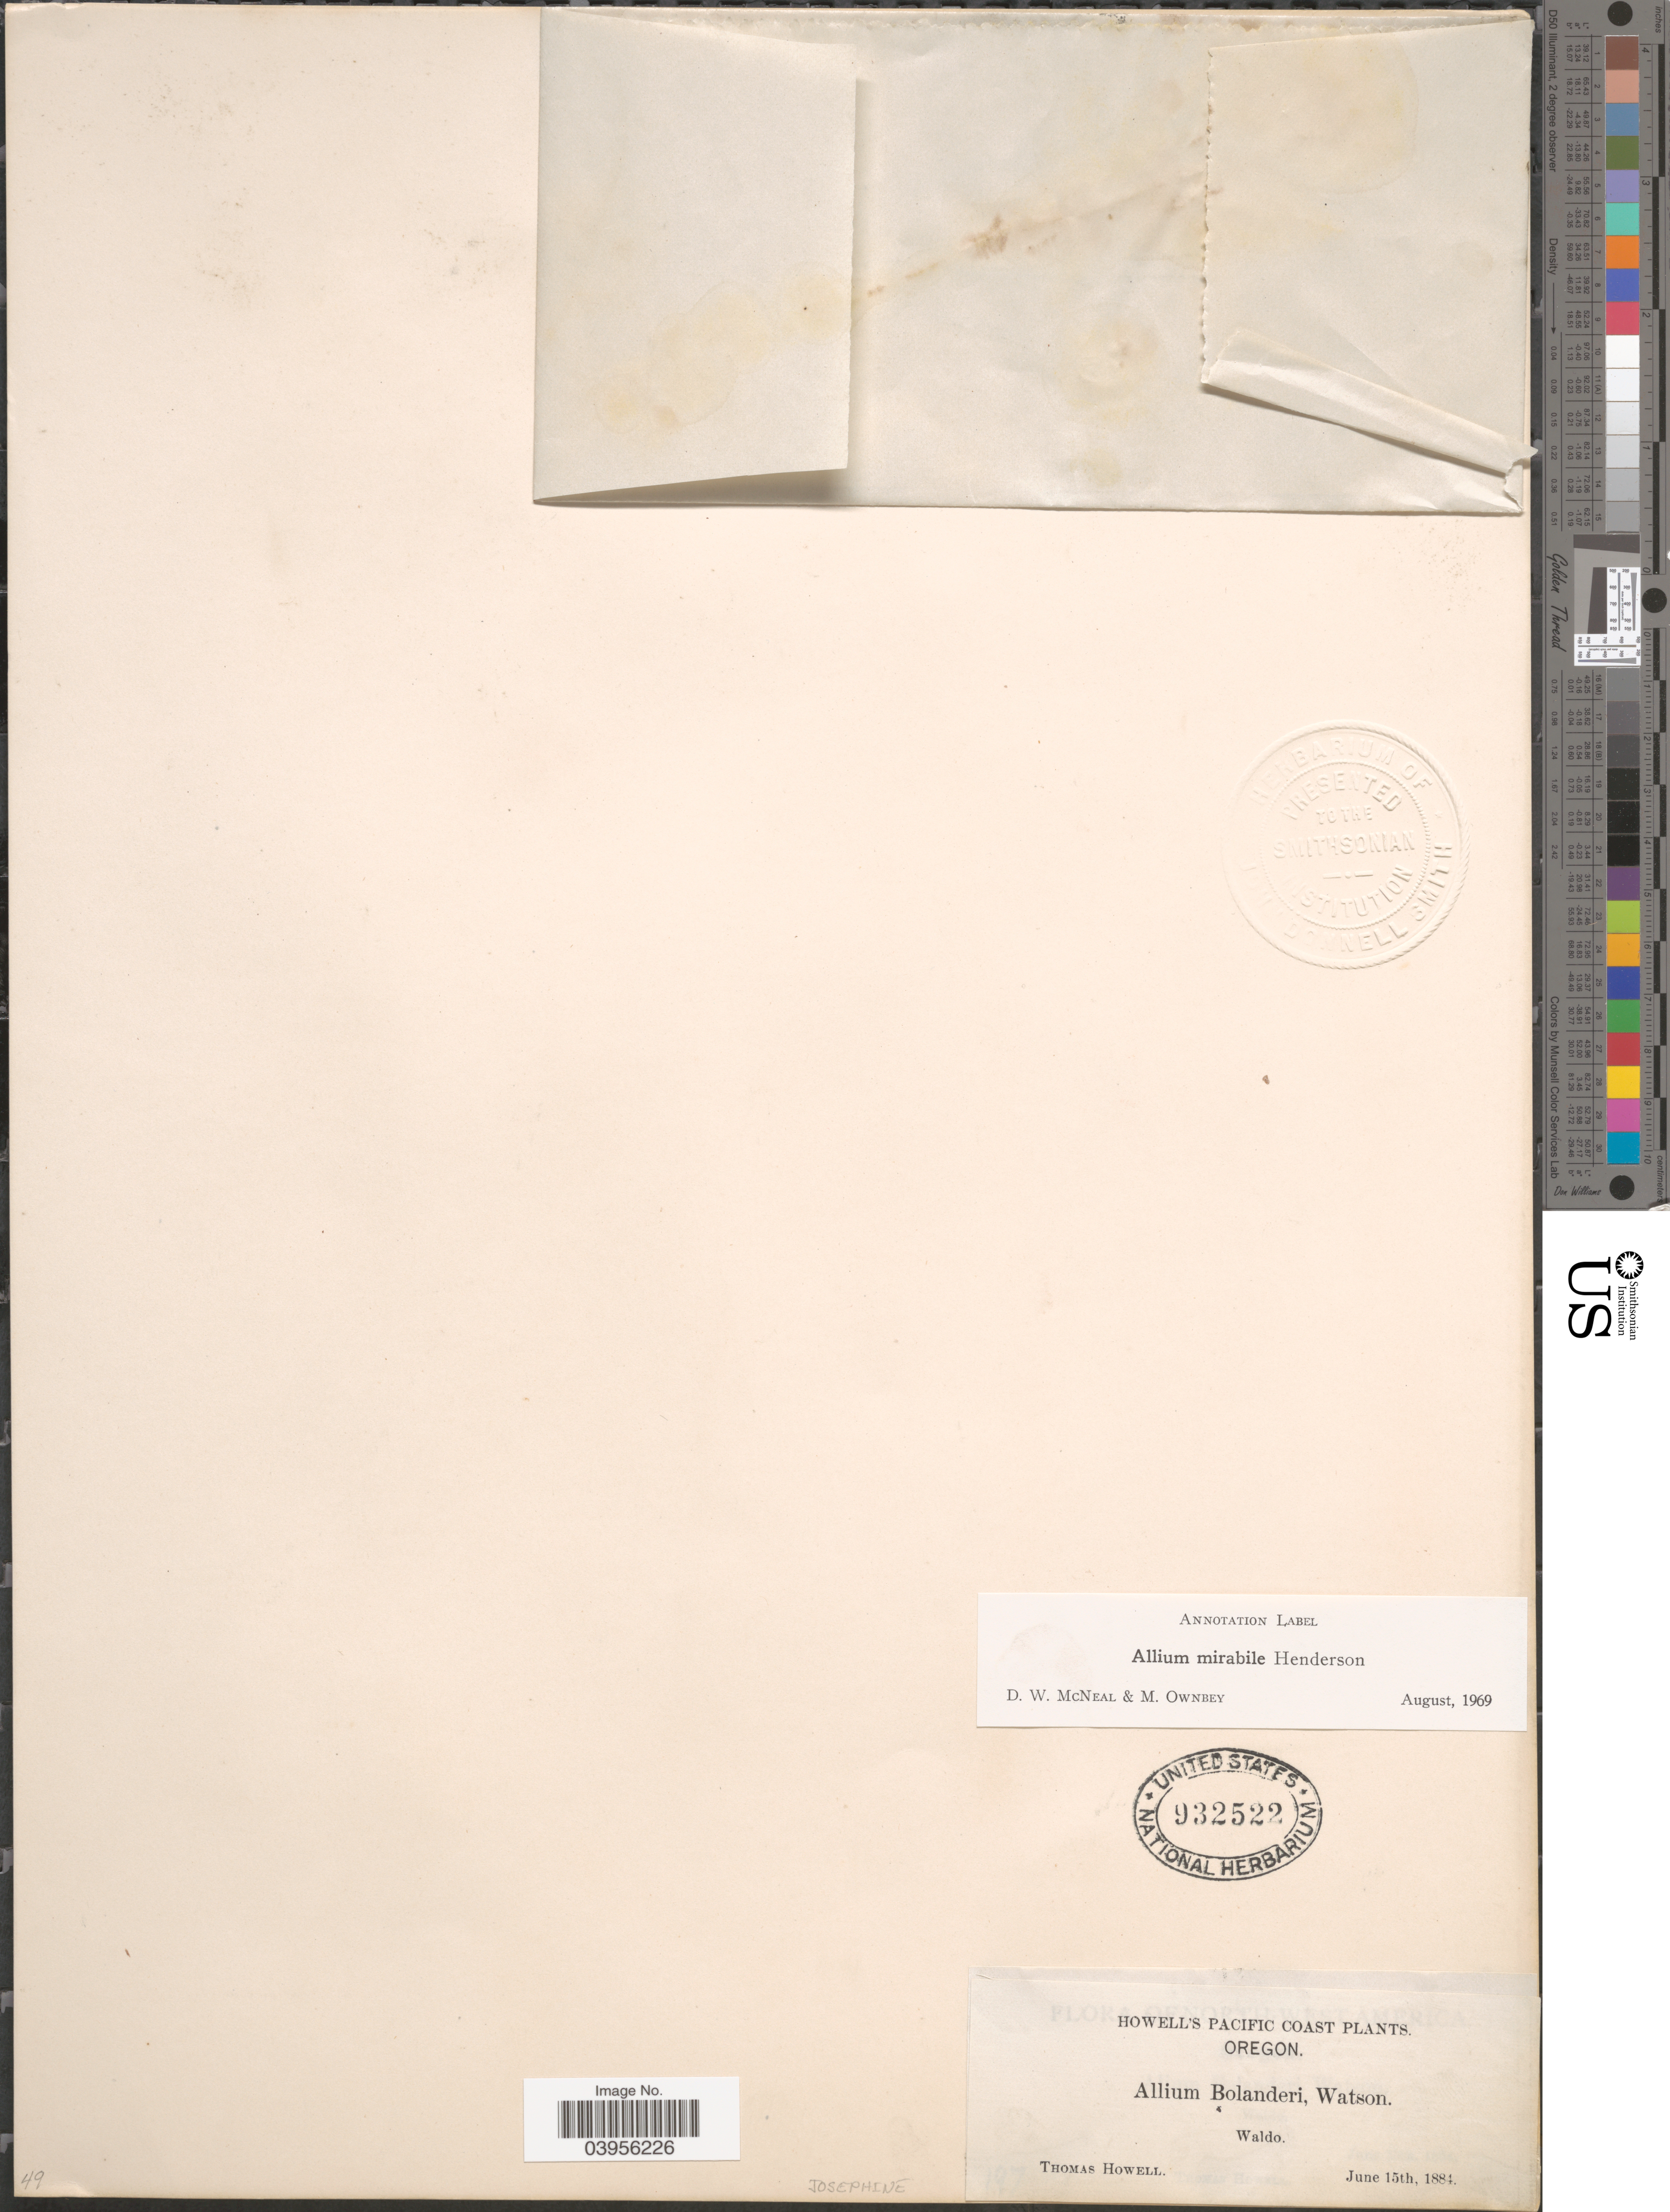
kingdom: Plantae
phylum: Tracheophyta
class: Liliopsida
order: Asparagales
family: Amaryllidaceae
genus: Allium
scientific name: Allium mirabile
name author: L.F. Hend.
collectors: T. Howell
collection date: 1884-06-15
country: United States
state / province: Oregon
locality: Pacific Coast. Waldo.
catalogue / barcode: US 932522